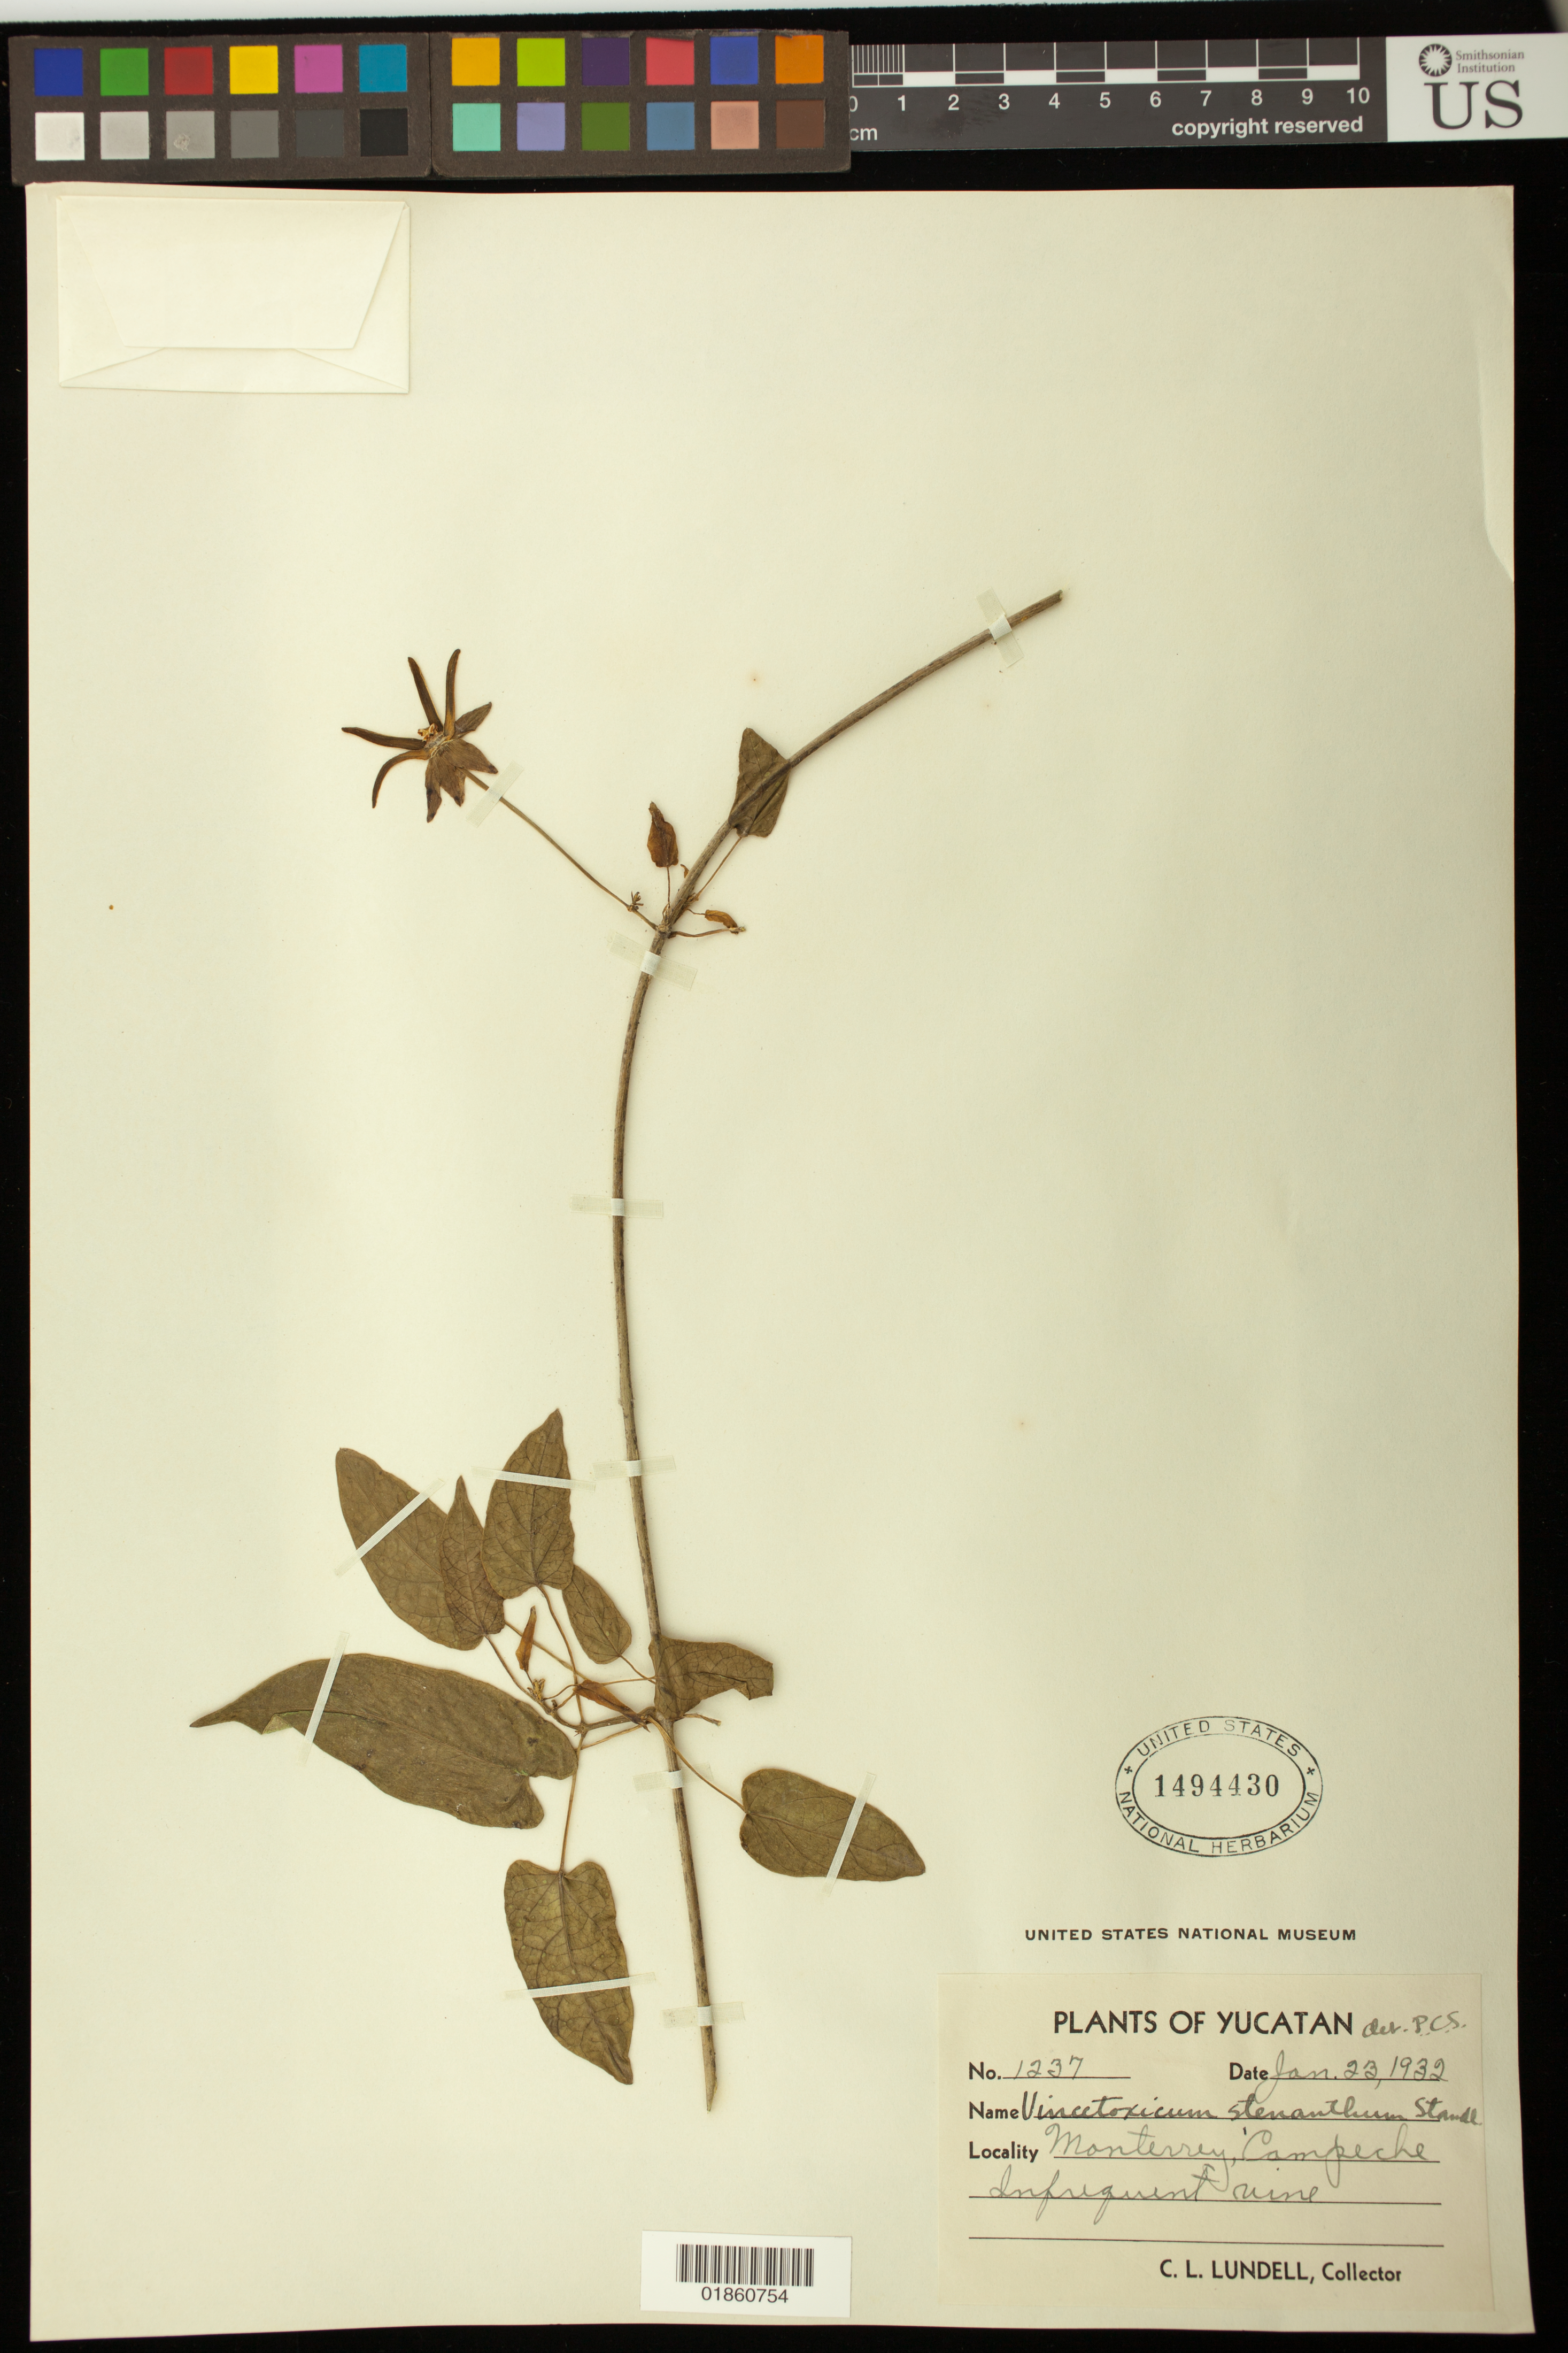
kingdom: Plantae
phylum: Tracheophyta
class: Magnoliopsida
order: Gentianales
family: Apocynaceae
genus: Gonolobus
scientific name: Gonolobus stenanthus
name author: (Standl.) Woodson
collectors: C. L. Lundell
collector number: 1237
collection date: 1932-01-23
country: Mexico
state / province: Yucatán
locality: Monterrey, Campeche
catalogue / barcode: US 1494430